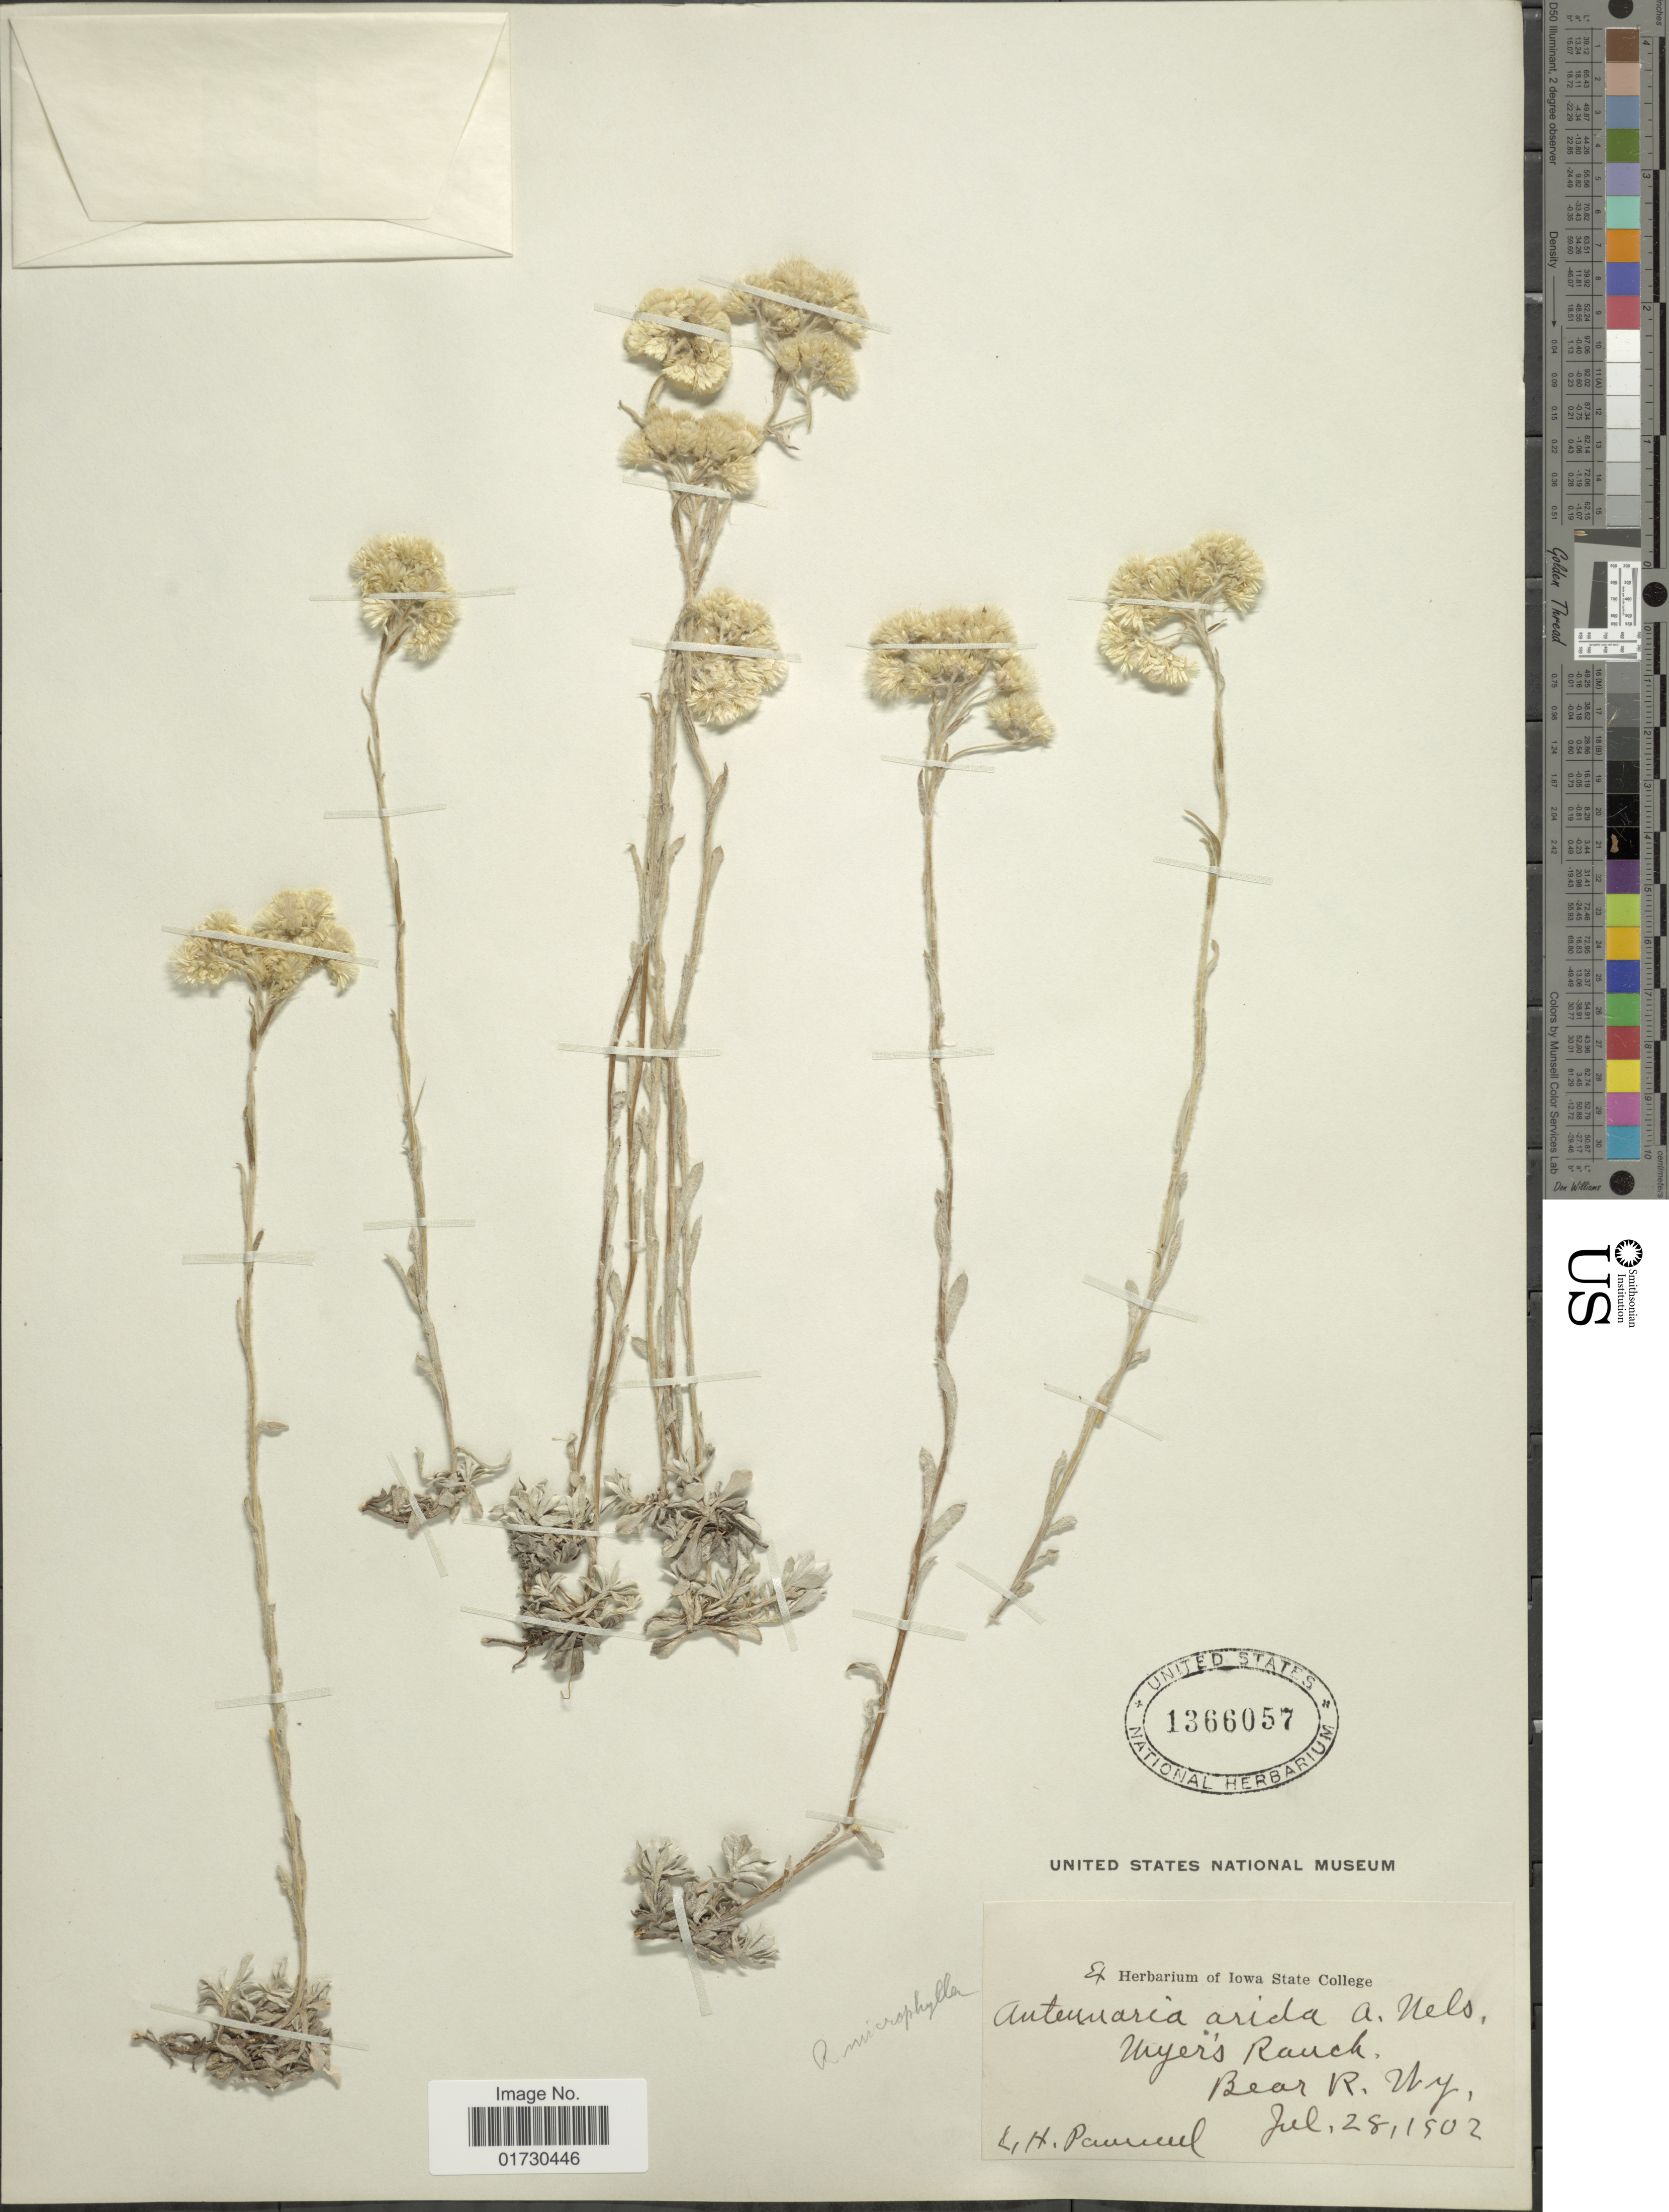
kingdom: Plantae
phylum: Tracheophyta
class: Magnoliopsida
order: Asterales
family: Asteraceae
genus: Antennaria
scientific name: Antennaria arida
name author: E.E. Nelson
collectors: L. Pammel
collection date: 1902-07-28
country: United States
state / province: Wyoming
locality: Wyers Ranch, Bear R. Wy.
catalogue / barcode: US 1366057